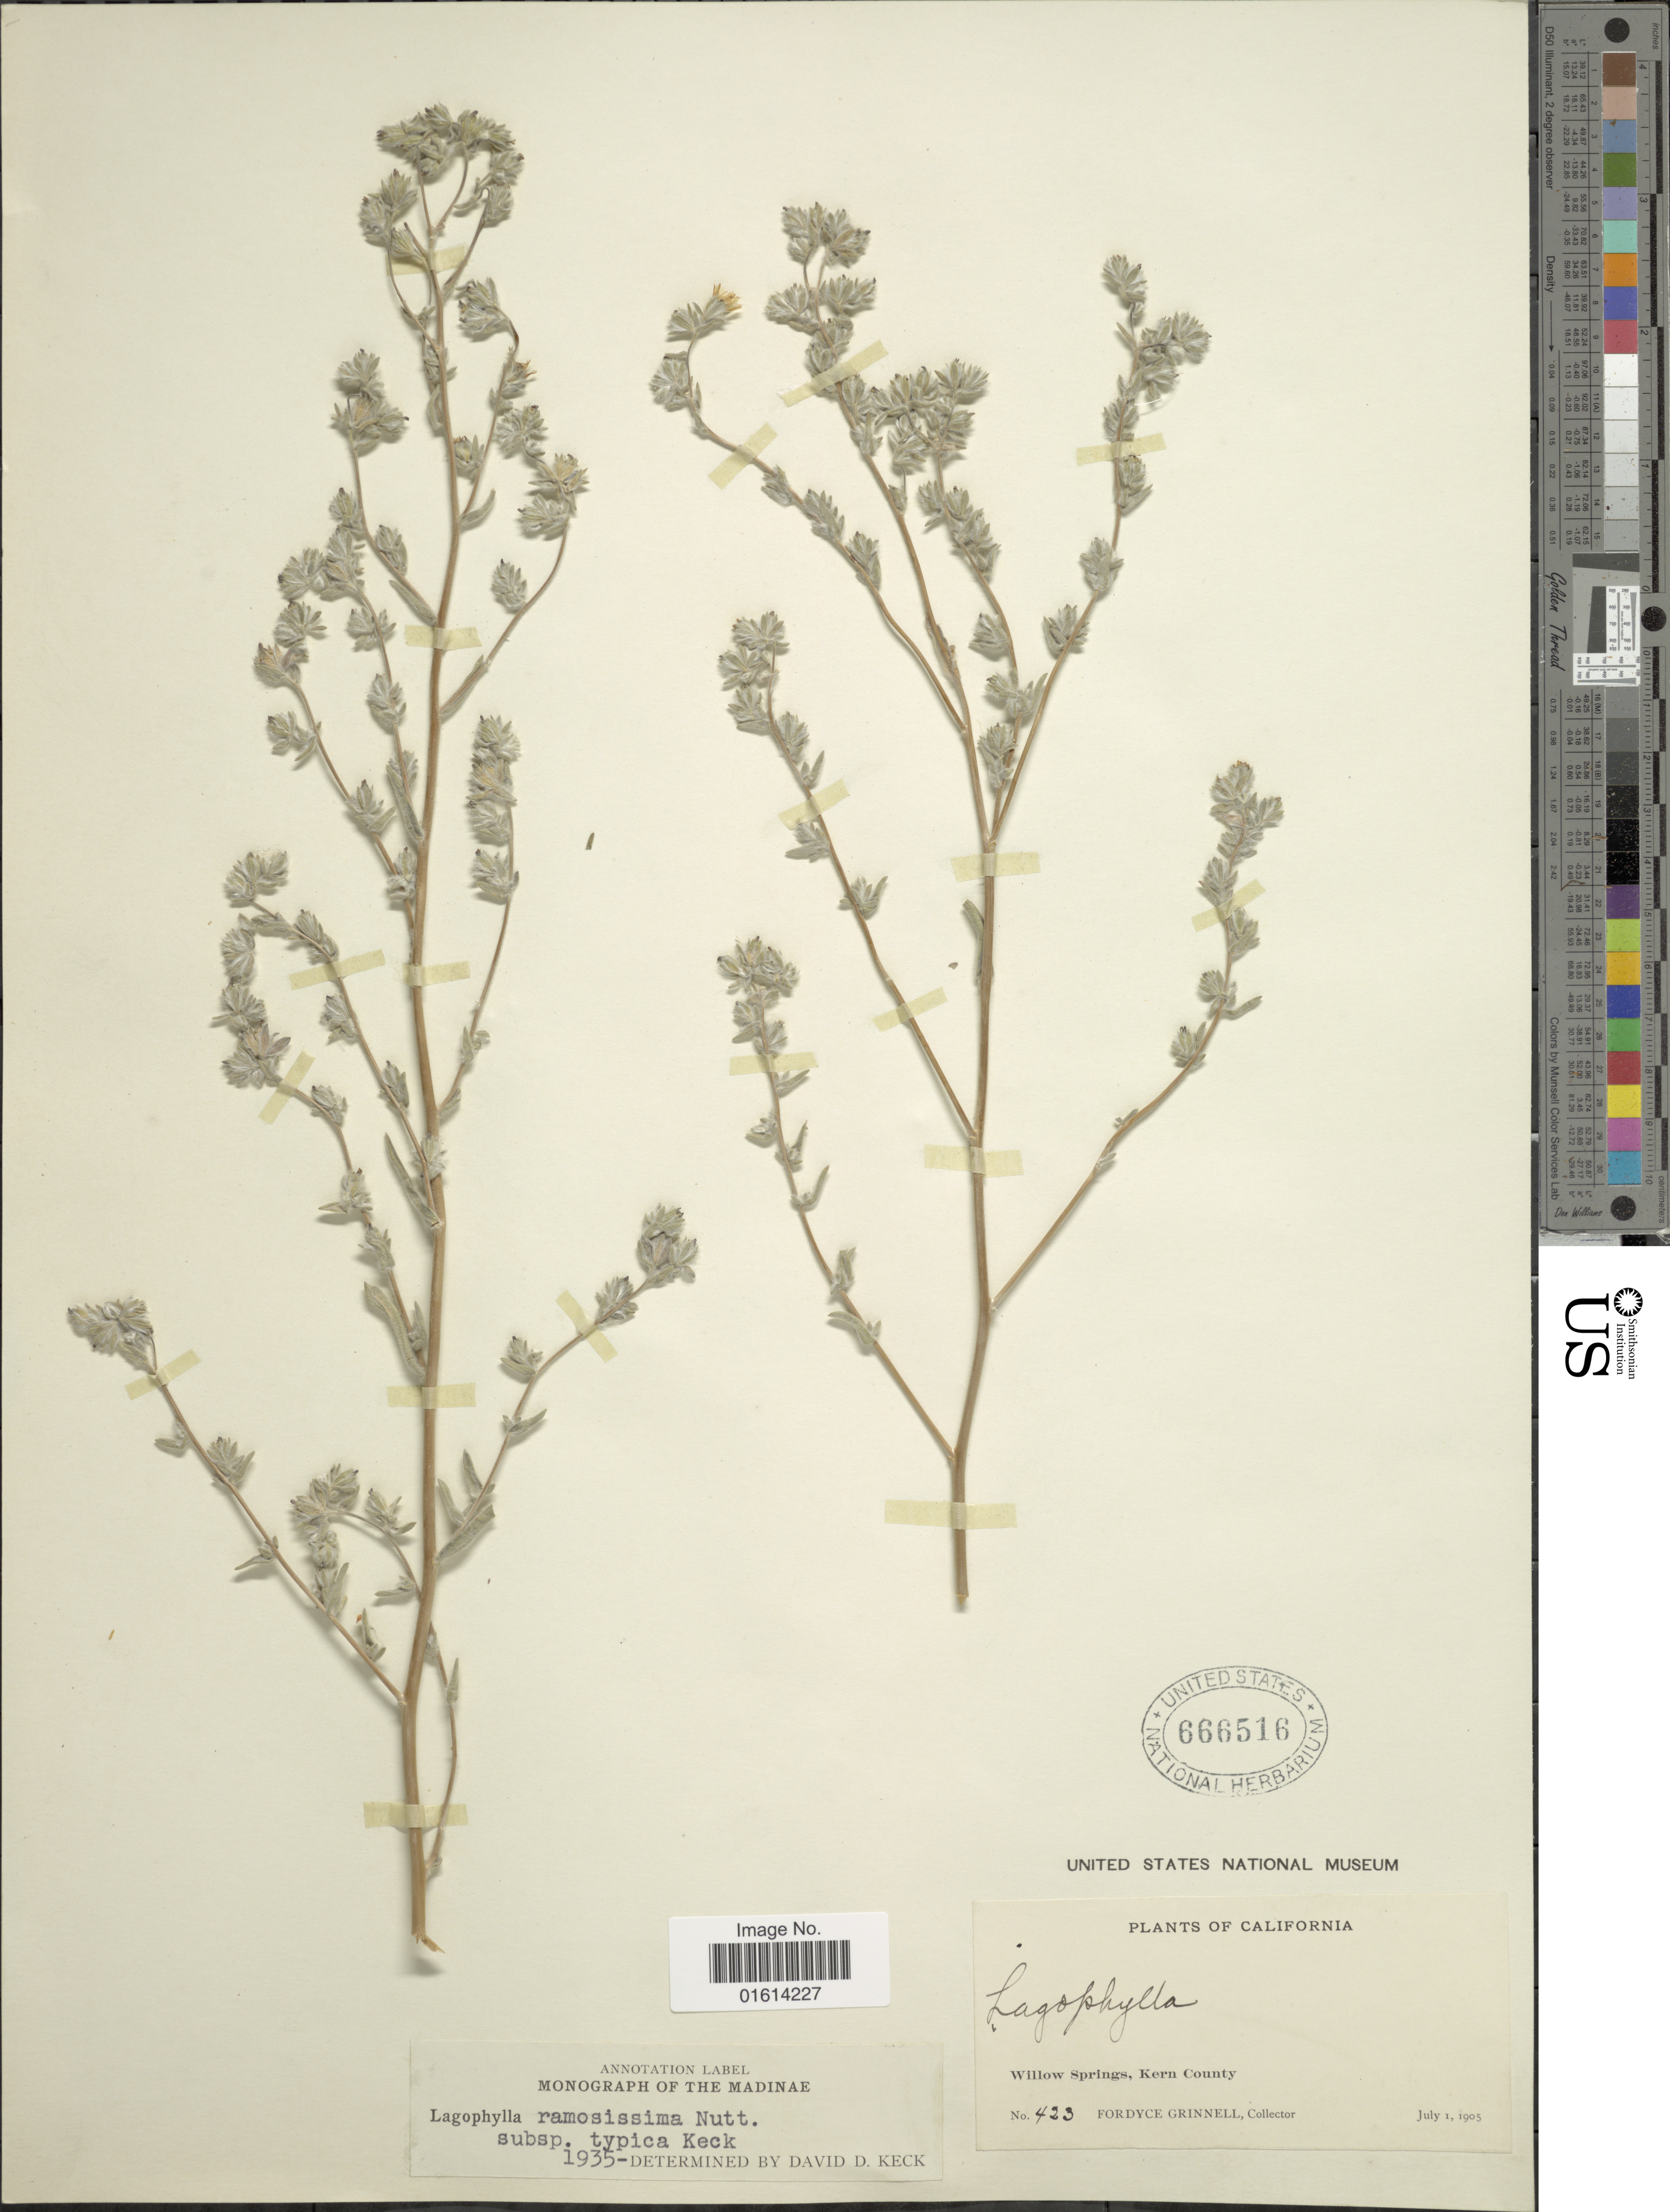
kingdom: Plantae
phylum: Tracheophyta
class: Magnoliopsida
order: Asterales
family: Asteraceae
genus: Lagophylla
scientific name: Lagophylla ramosissima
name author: Nutt.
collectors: F. Grinnell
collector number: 423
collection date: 1905-07-01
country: United States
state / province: California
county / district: Kern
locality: Willow Springs, Kern County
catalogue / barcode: US 666516